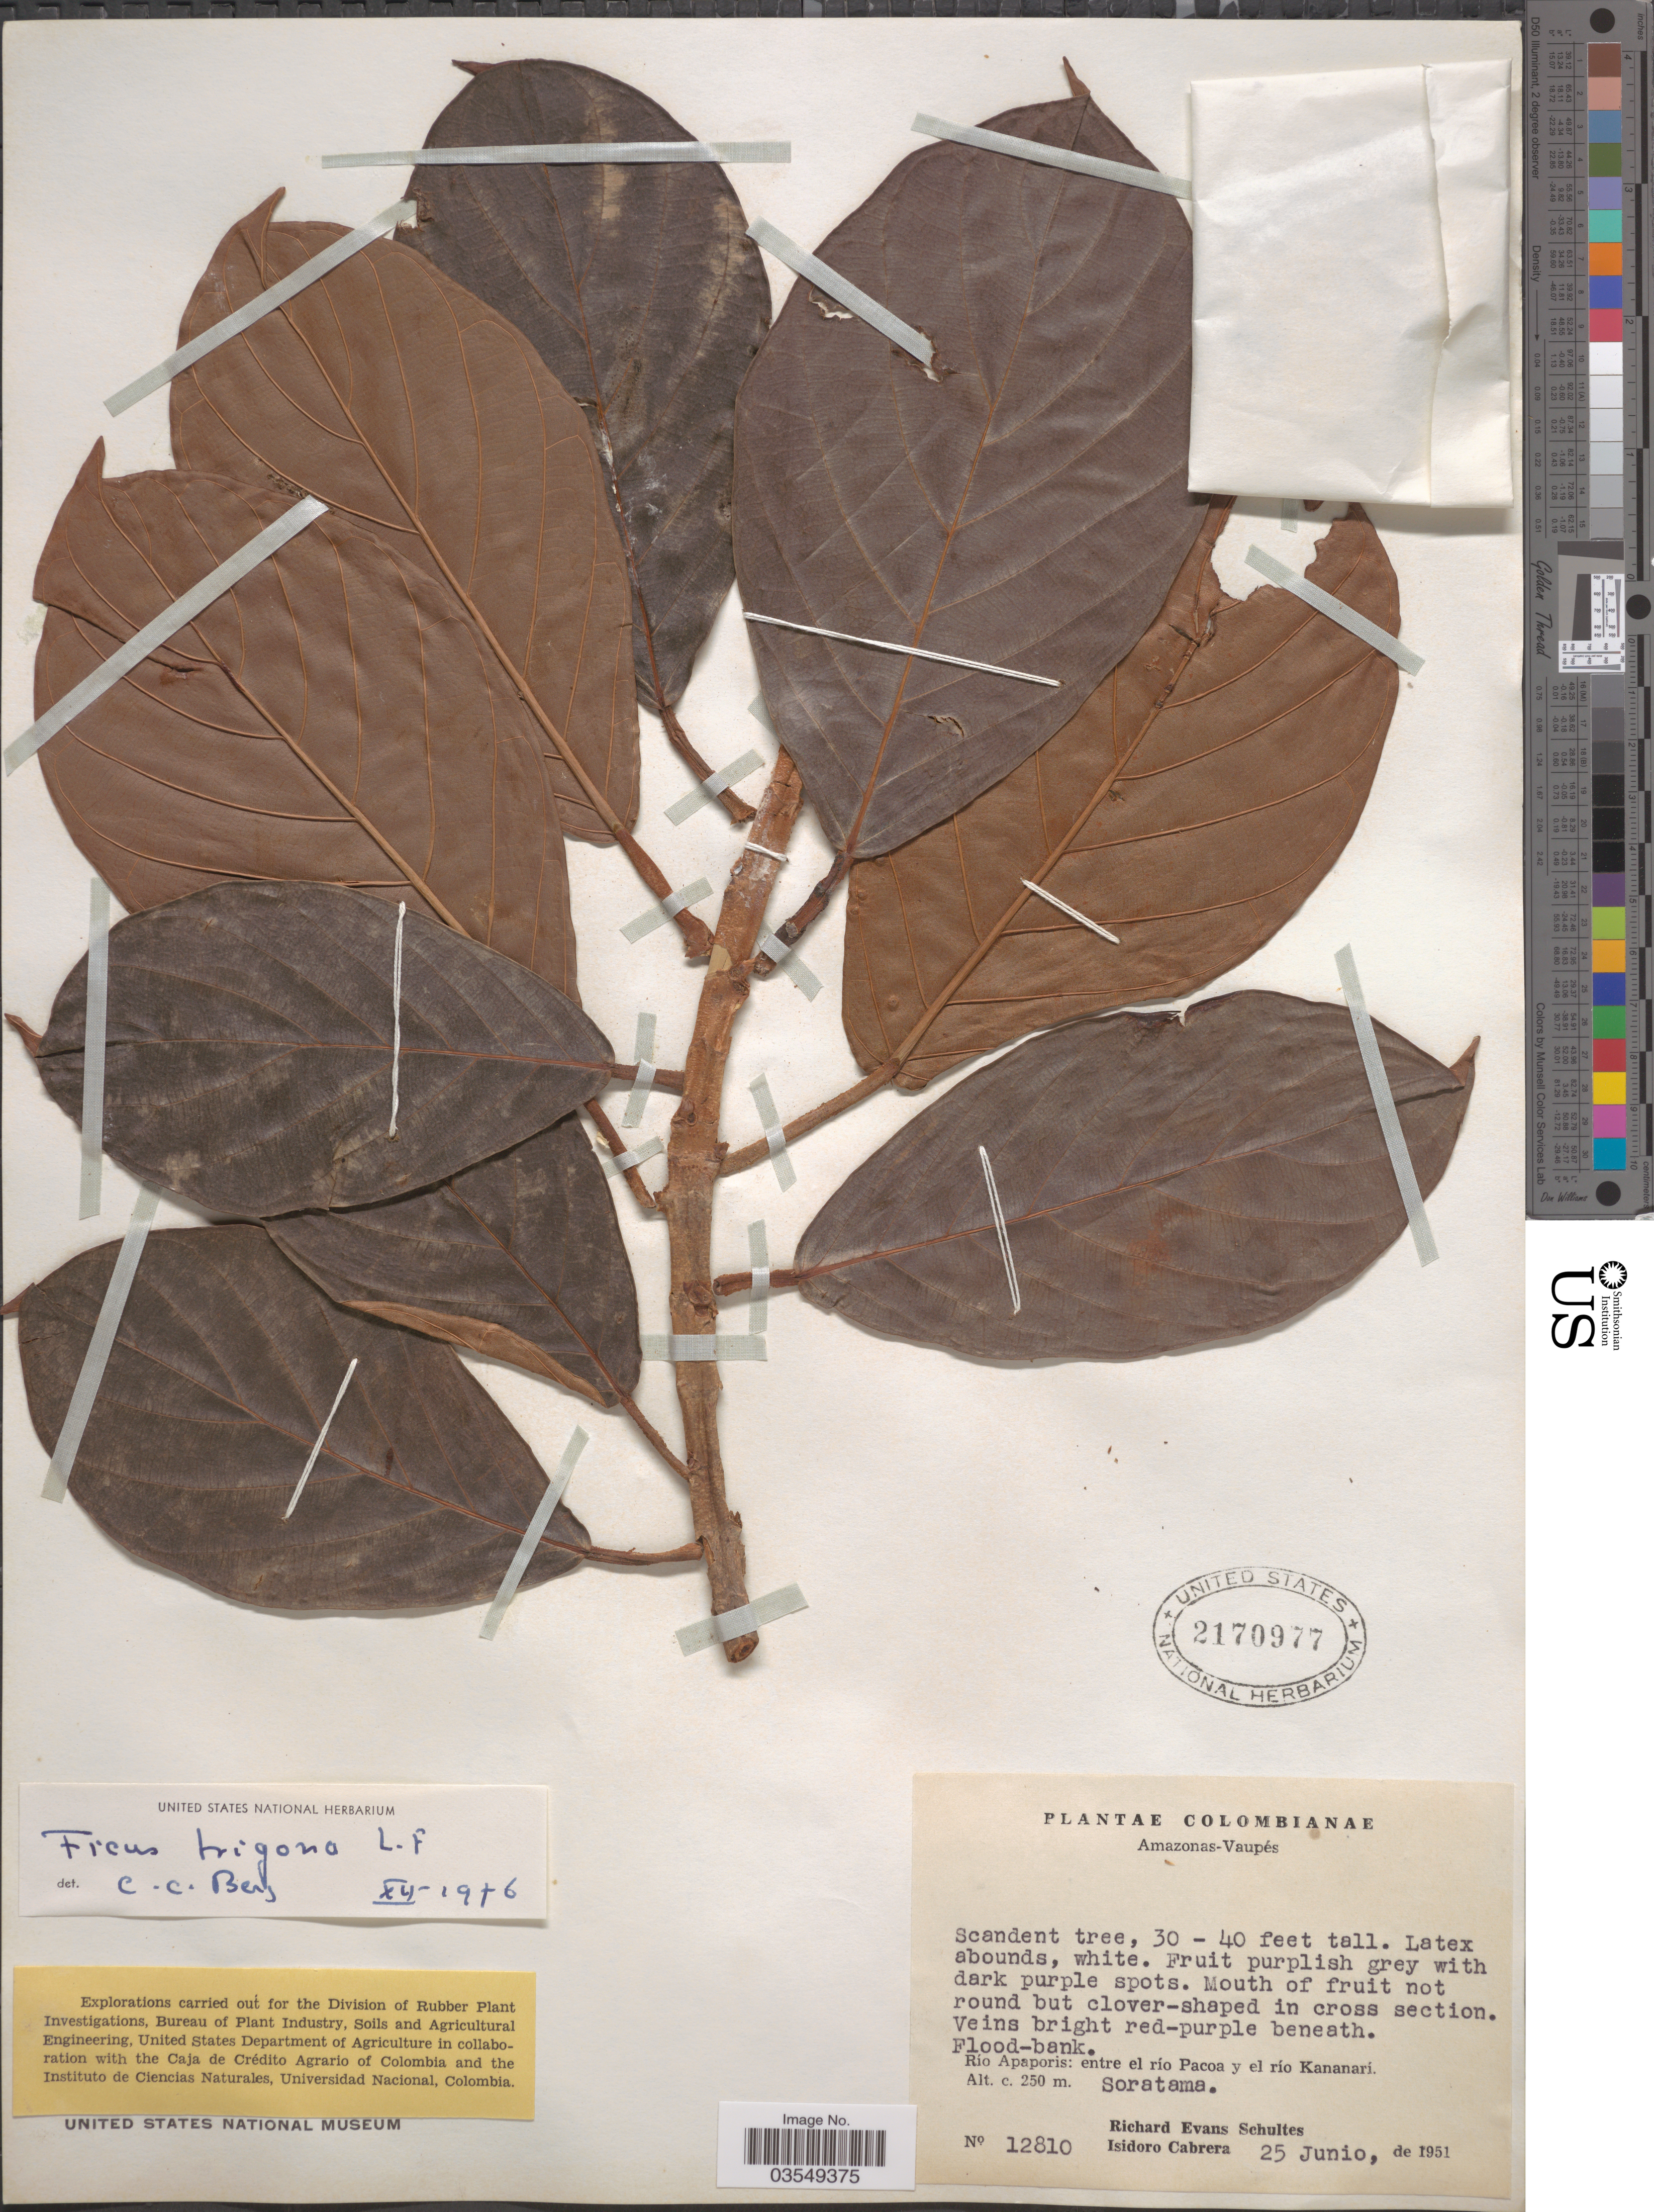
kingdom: Plantae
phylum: Tracheophyta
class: Magnoliopsida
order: Rosales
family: Moraceae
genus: Ficus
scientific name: Ficus trigona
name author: L. f.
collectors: R. E. Schultes & I. Cabrera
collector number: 12810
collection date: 1951-06-25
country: Colombia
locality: Amazonas-Vaupés. Río Apaporis: entre el río Pacoa y el río Kananarí. Soratama.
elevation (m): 250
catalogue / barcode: US 2170977